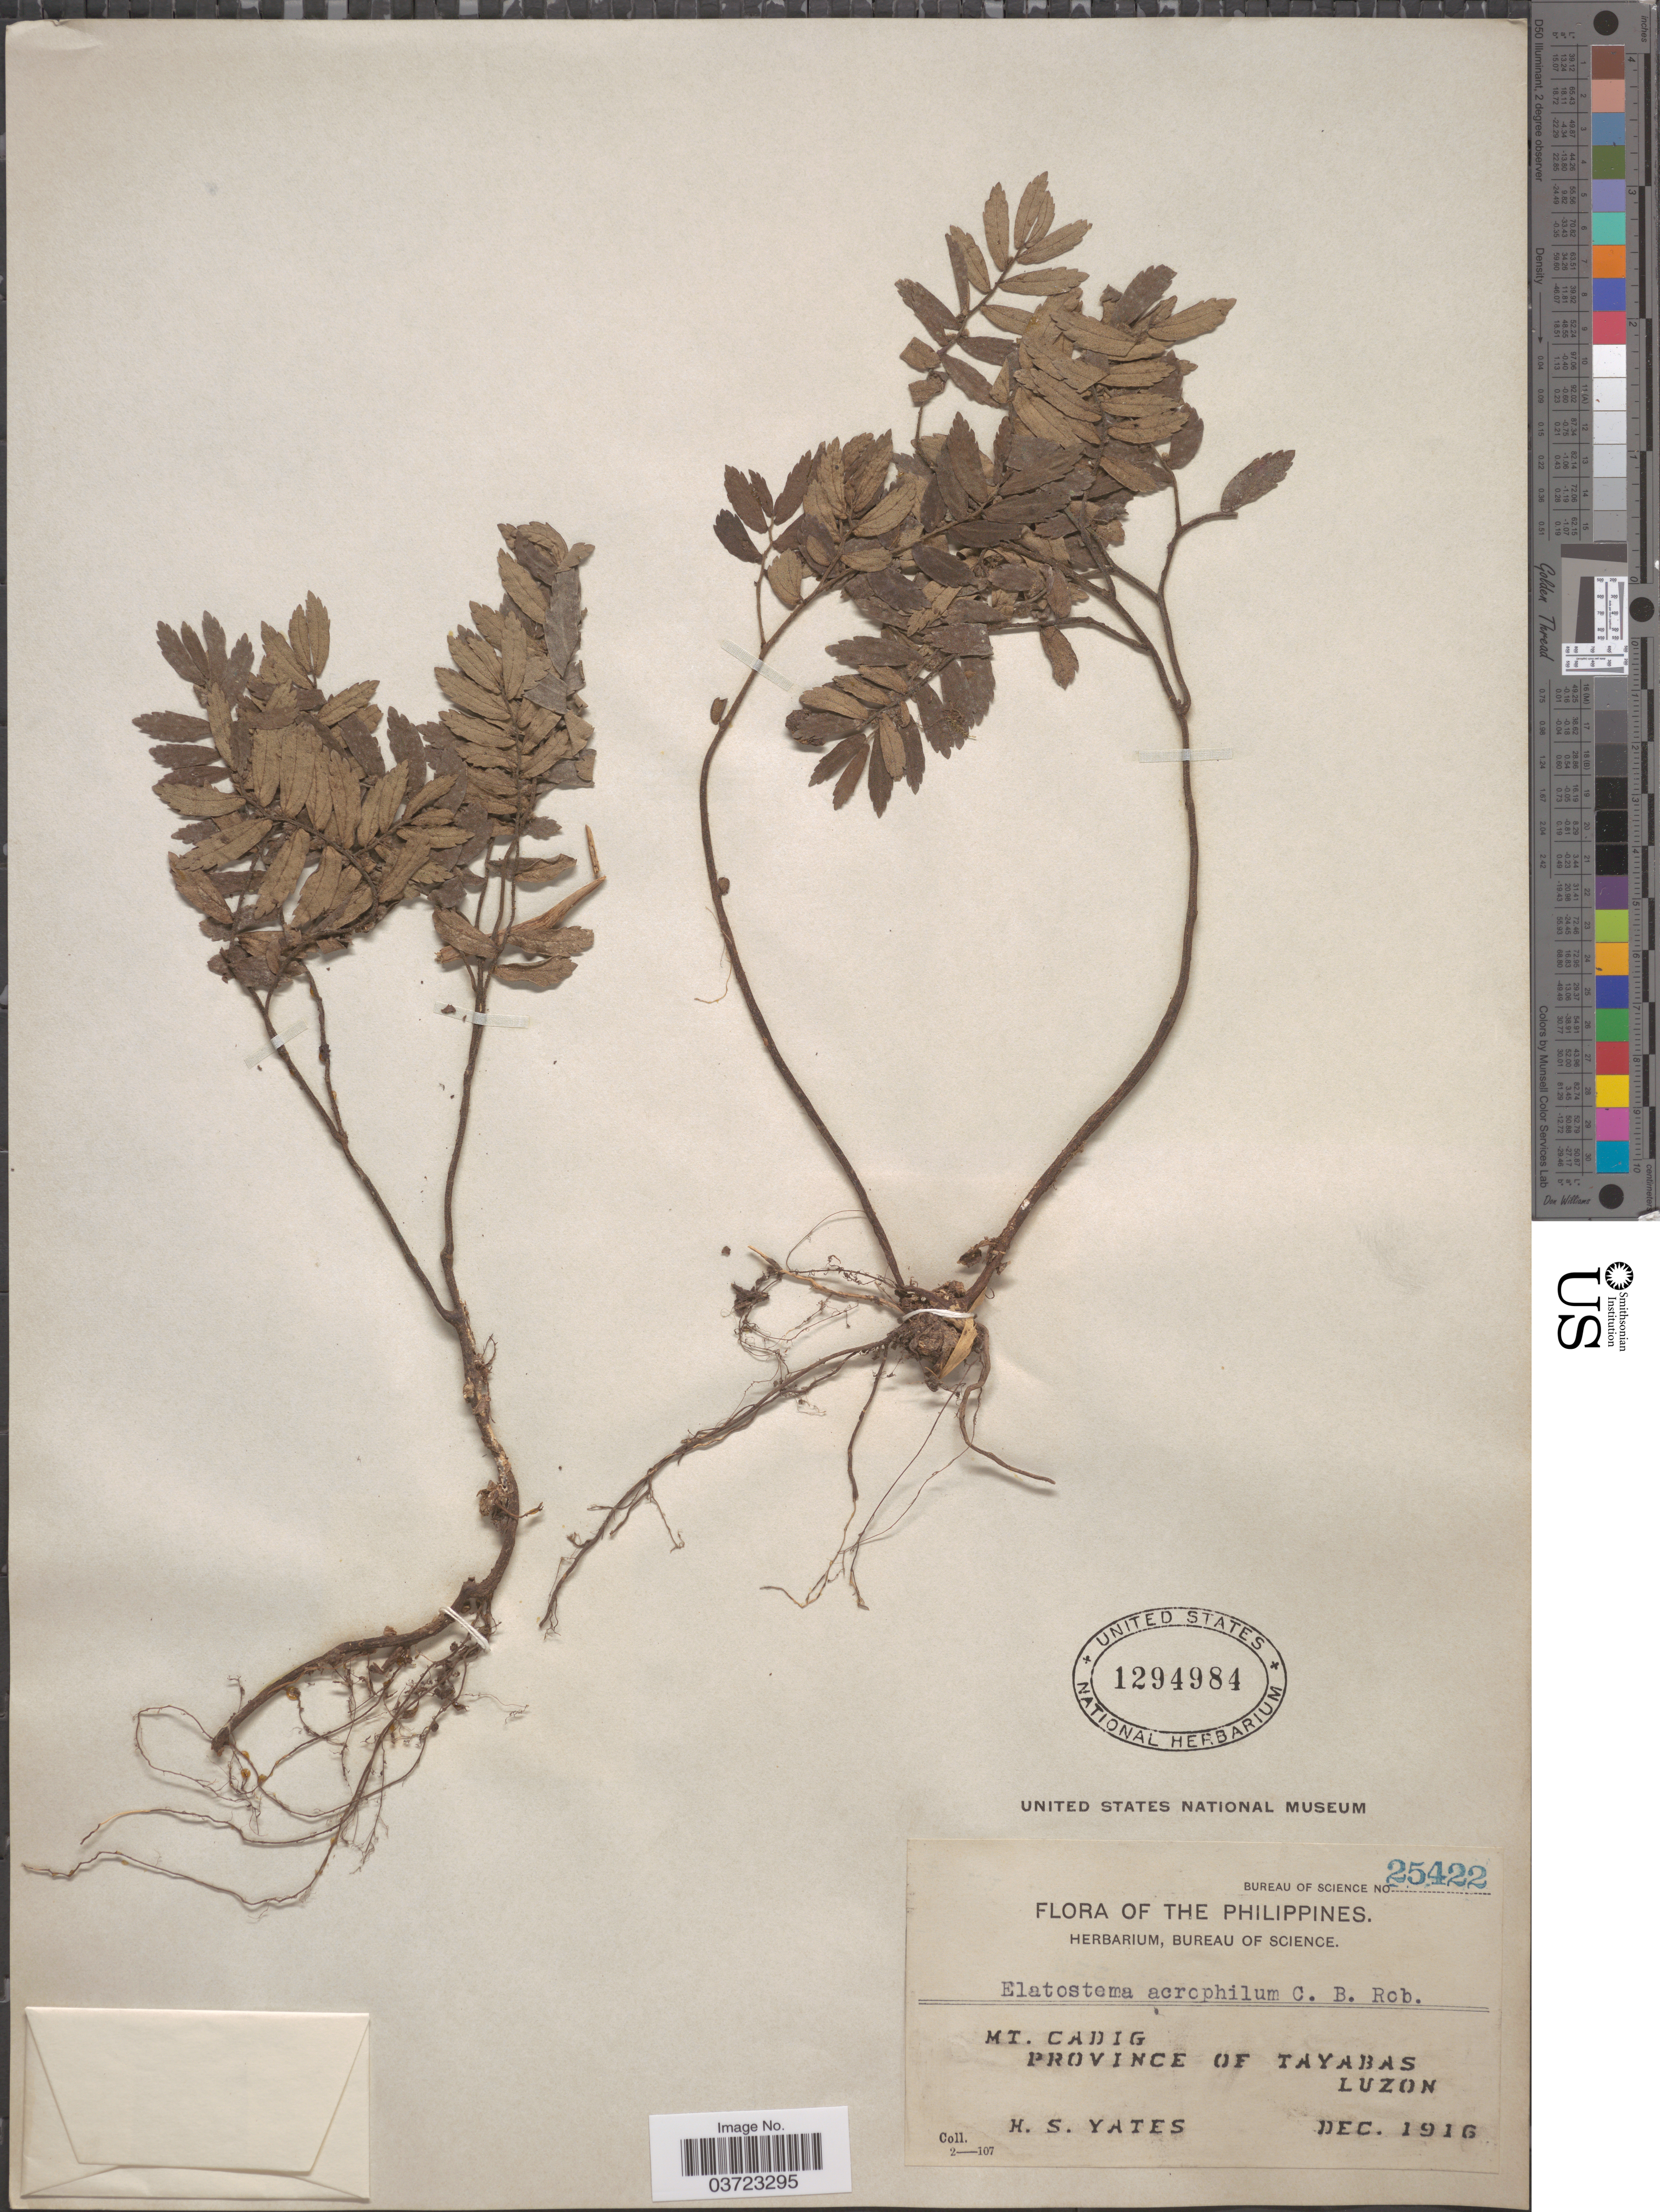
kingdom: Plantae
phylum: Tracheophyta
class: Magnoliopsida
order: Rosales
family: Urticaceae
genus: Elatostema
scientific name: Elatostema acrophilum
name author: C.B. Rob.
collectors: H. S. Yates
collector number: Bureau of Science 25422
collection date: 1916-12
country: Philippines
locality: Mt. Cadig. Province of Tayabas. Luzon.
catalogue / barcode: US 1294984